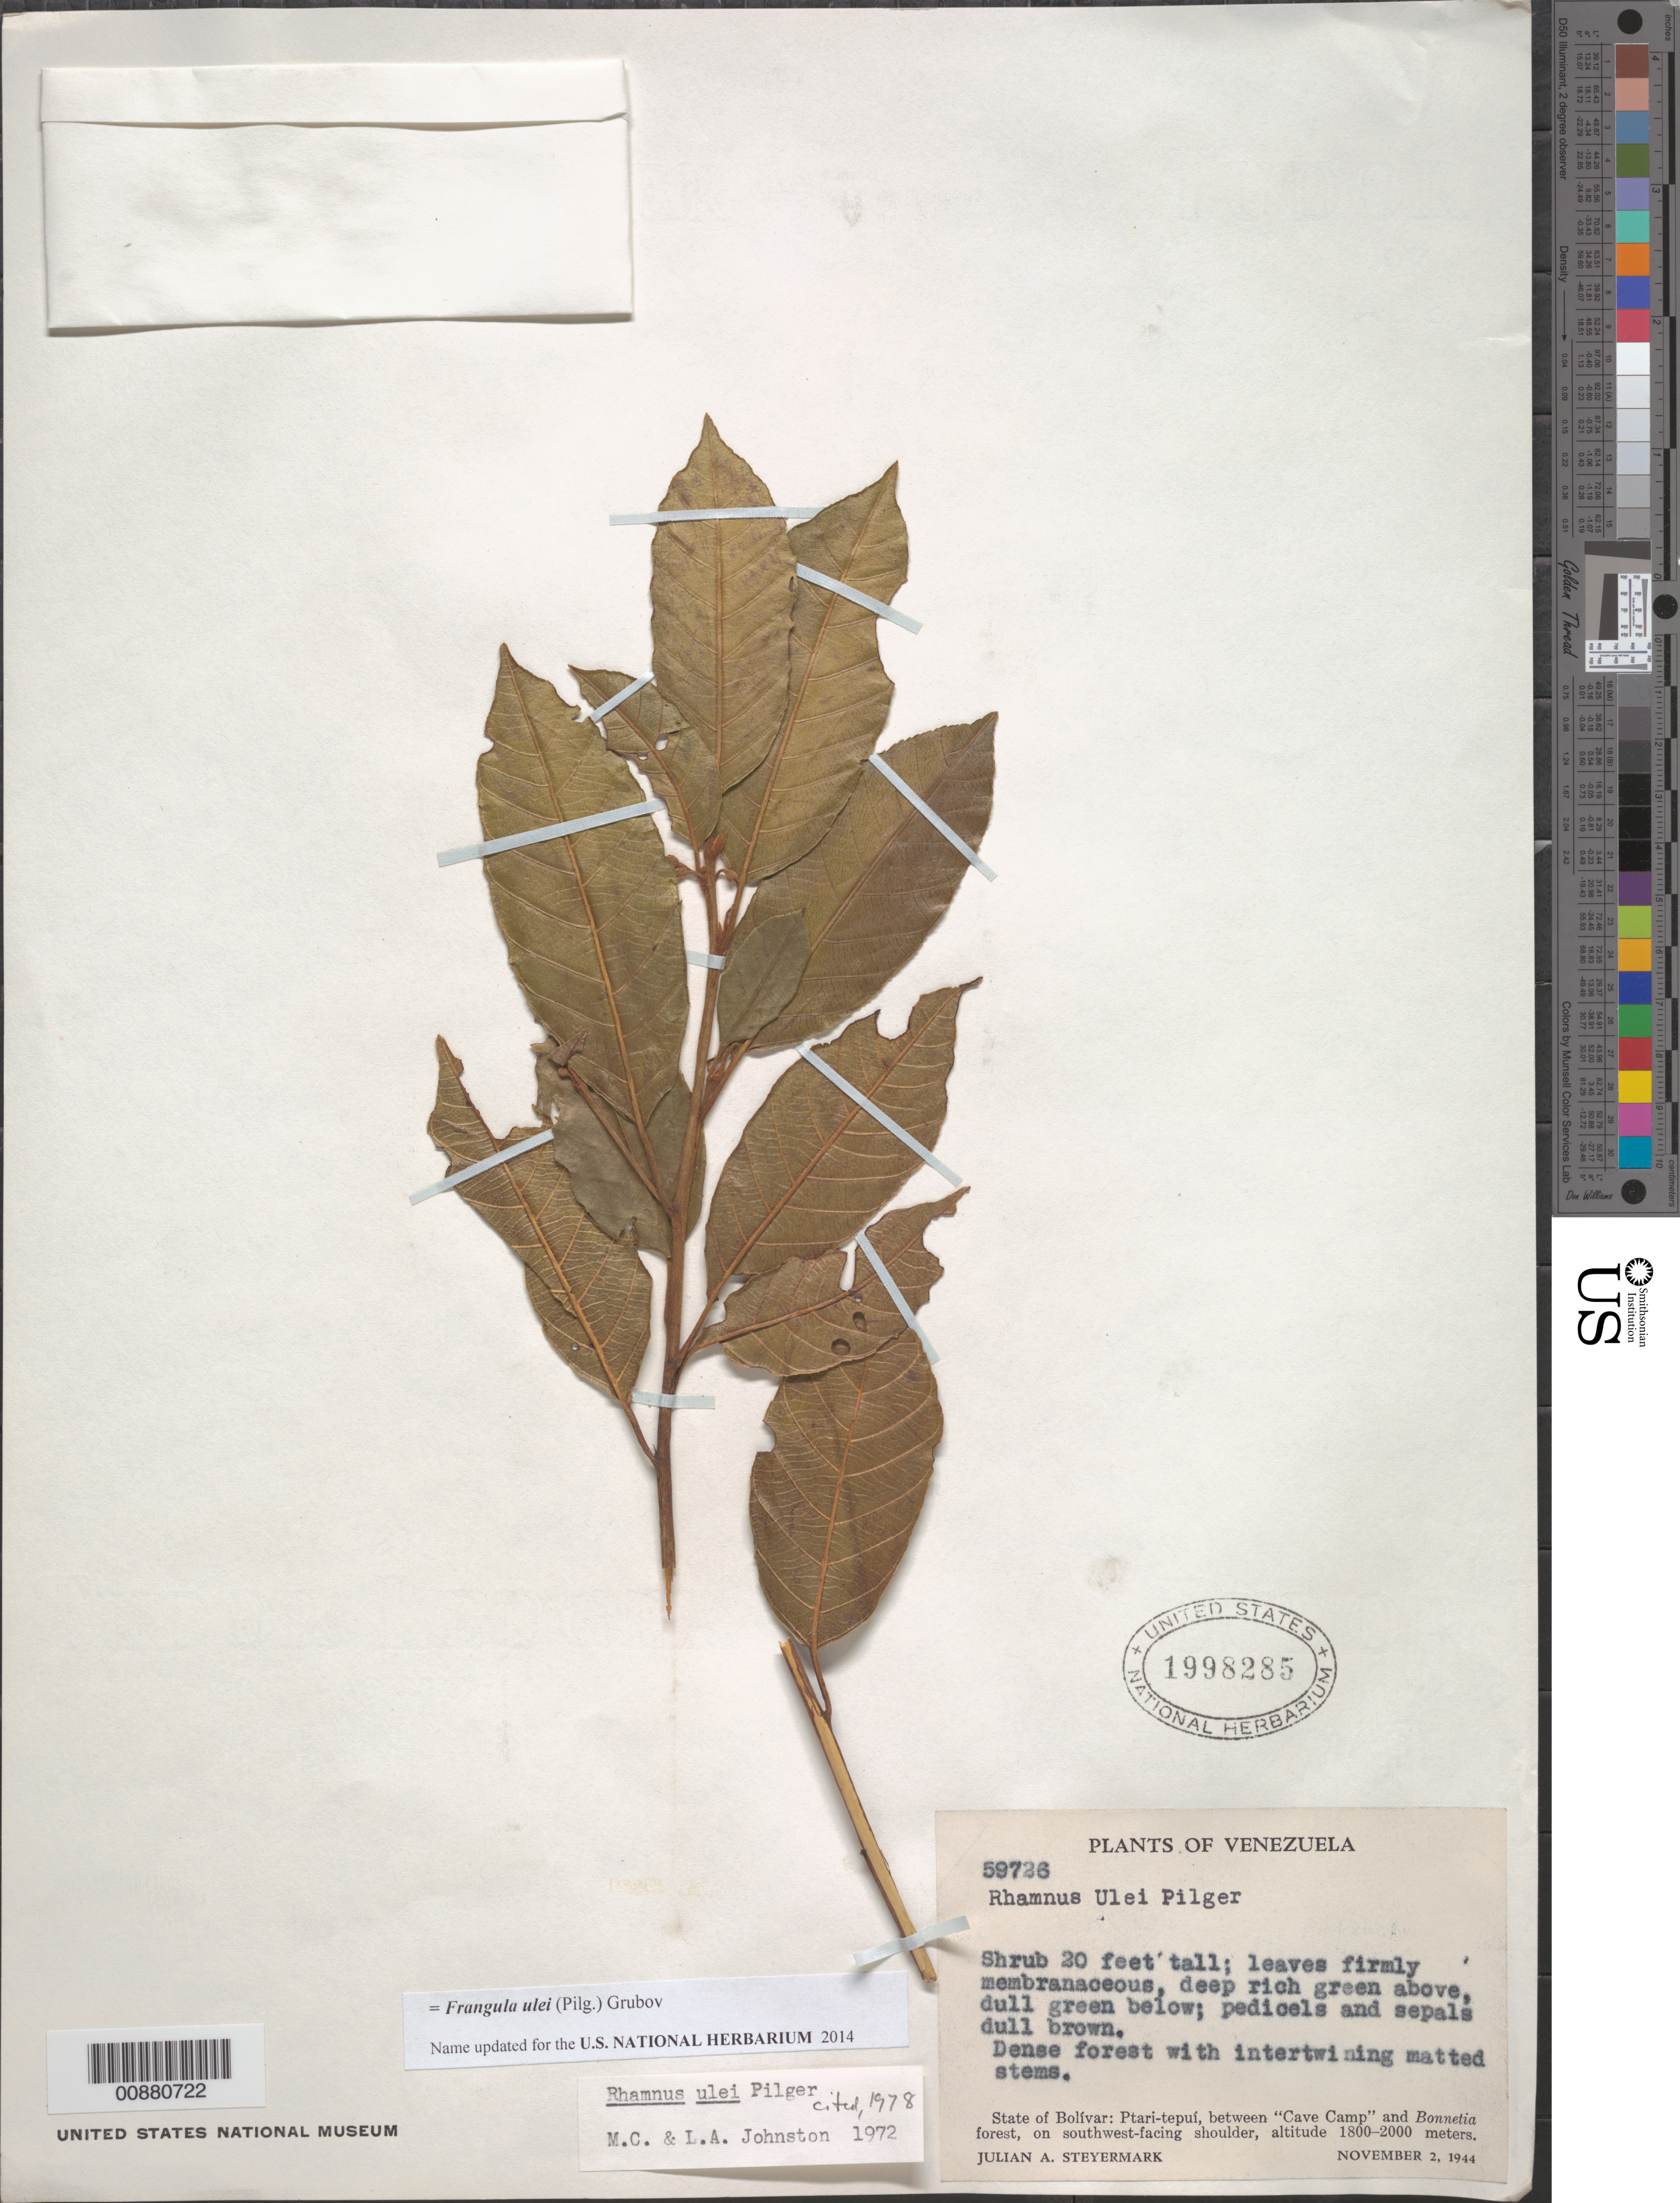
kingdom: Plantae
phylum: Tracheophyta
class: Magnoliopsida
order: Rosales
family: Rhamnaceae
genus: Frangula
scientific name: Frangula ulei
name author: (Pilg.) Grubov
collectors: J. Steyermark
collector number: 59726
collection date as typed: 2-Nov-44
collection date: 1944-11-02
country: Venezuela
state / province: Bolívar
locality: Ptari-tepuí, "Cave Camp"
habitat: Bonnetia forest, SW facing shoulder; dense forest with intertwining matted stems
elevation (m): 1800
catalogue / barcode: US 1998285